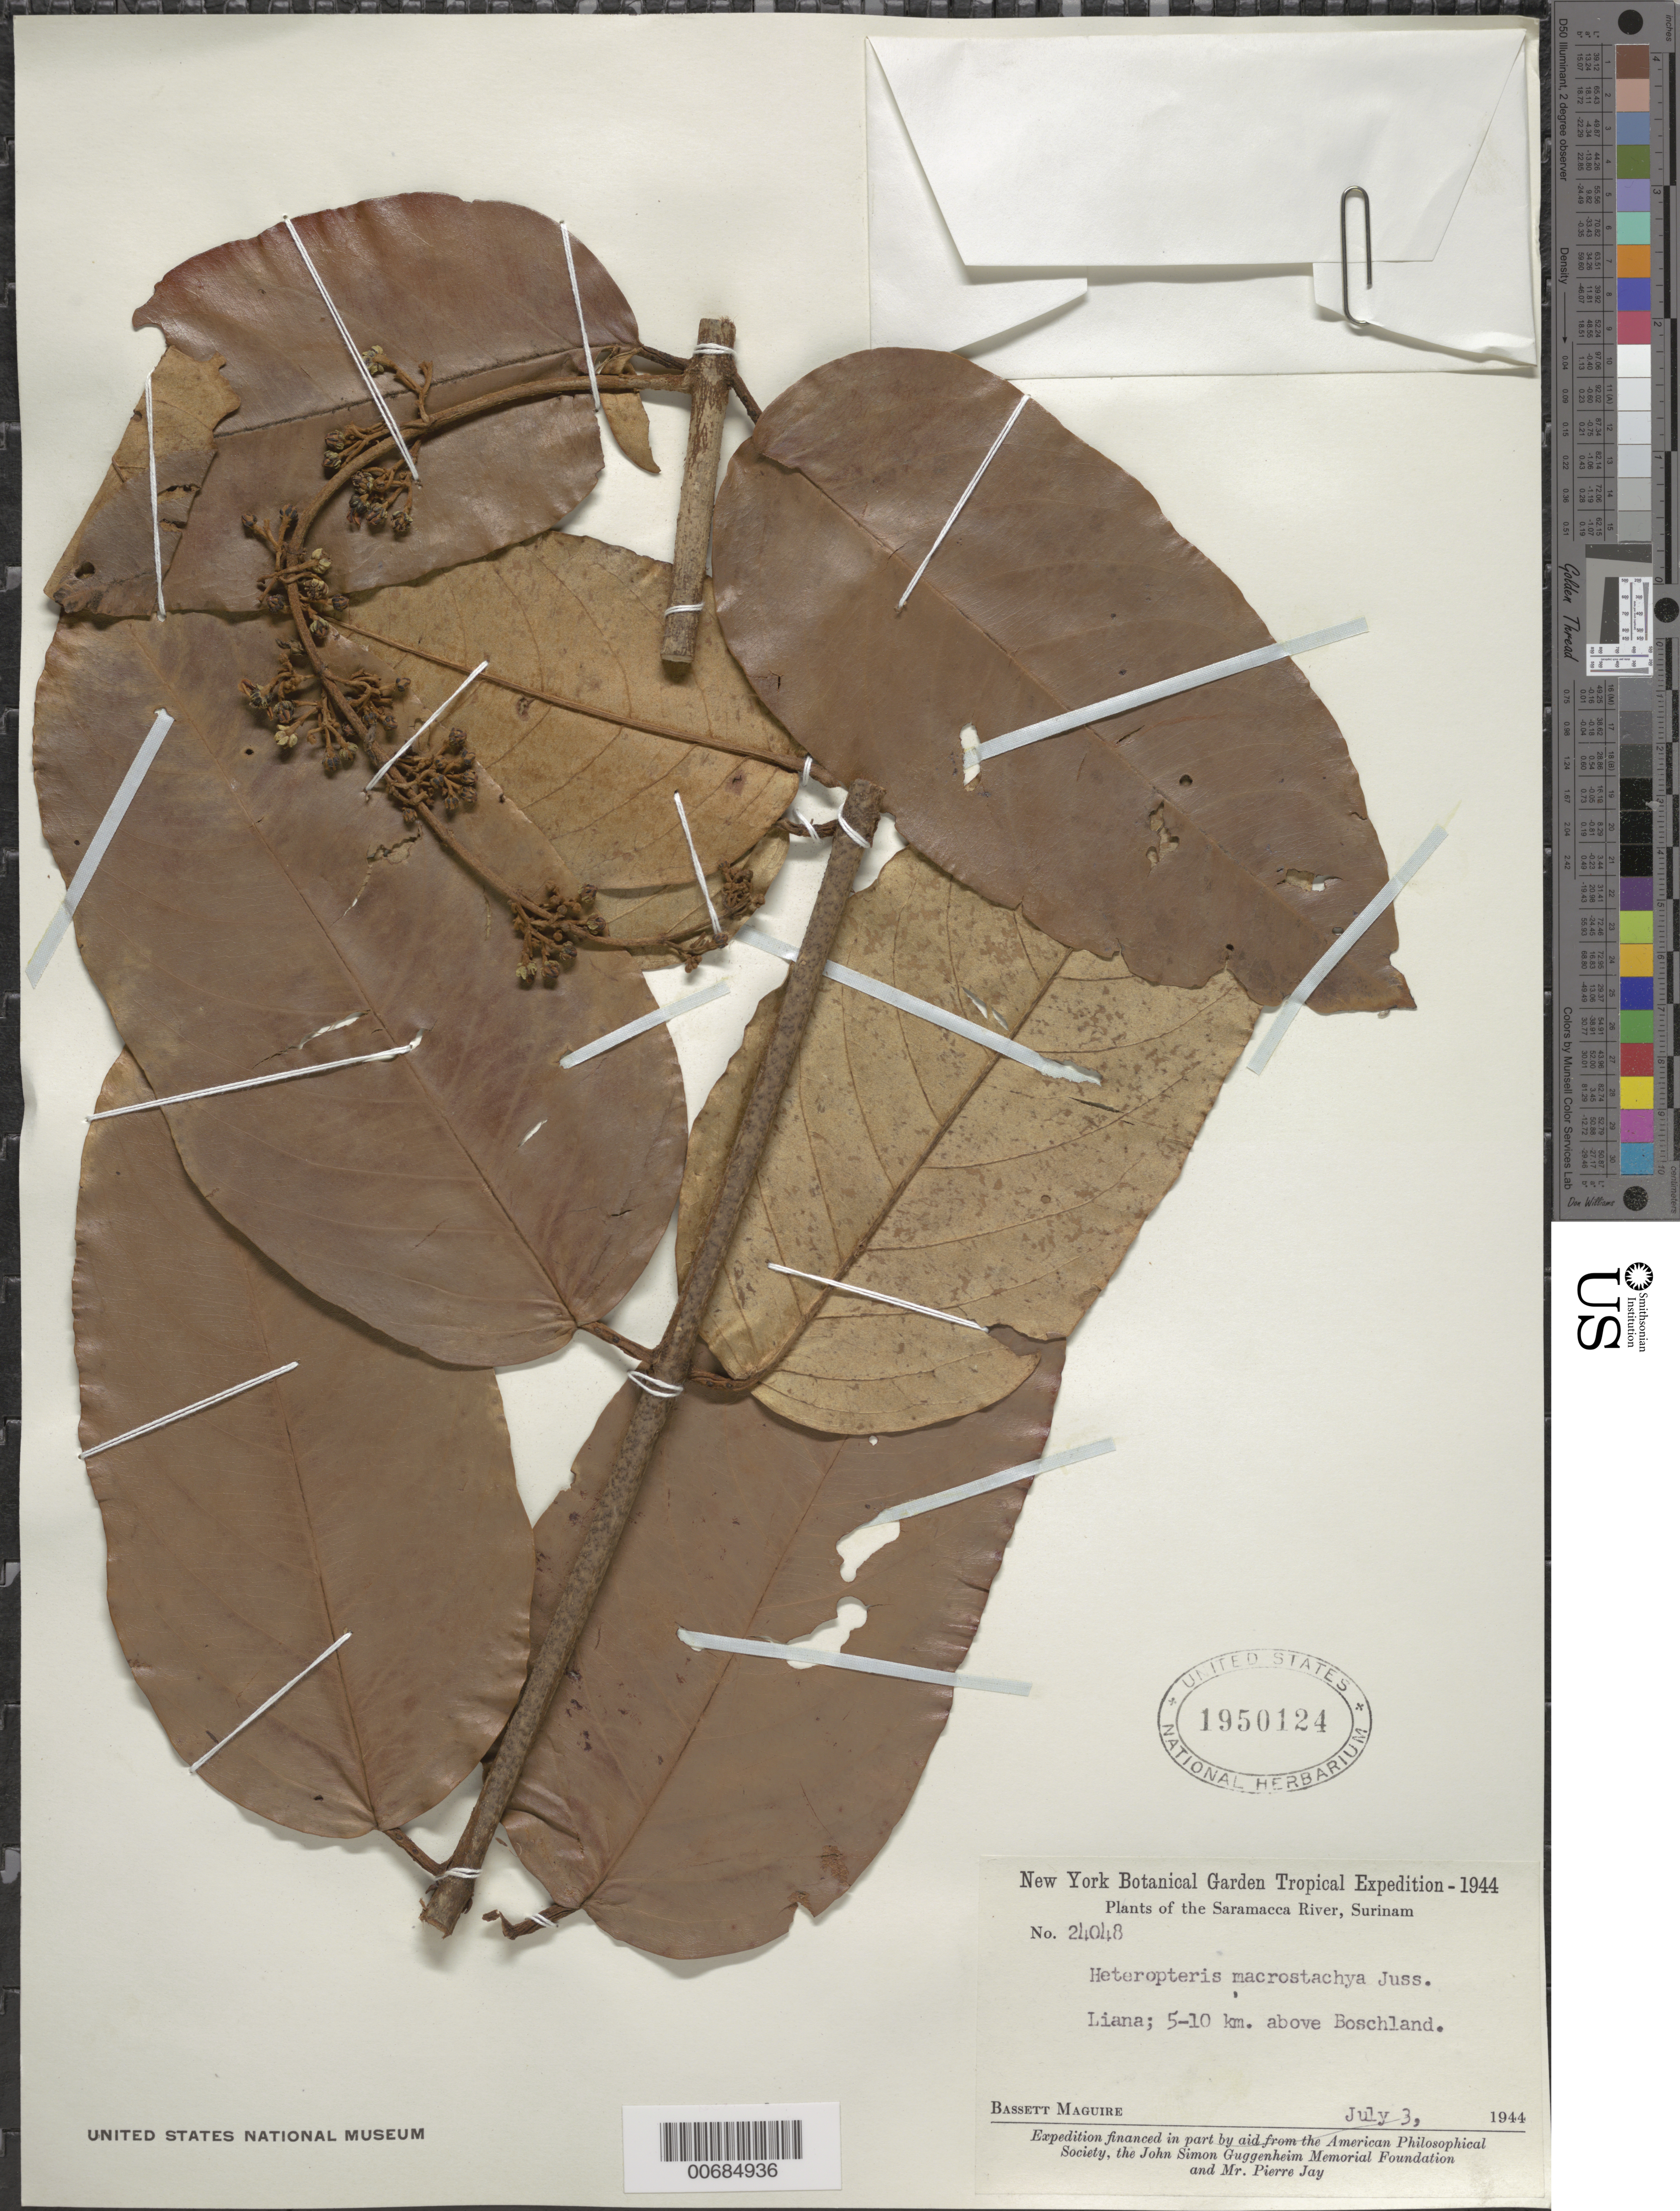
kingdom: Plantae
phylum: Tracheophyta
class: Magnoliopsida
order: Malpighiales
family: Malpighiaceae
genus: Heteropterys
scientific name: Heteropterys macrostachya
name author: A. Juss.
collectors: B. Maguire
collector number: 24048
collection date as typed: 3-Jul-44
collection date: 1944-07-03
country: Suriname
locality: Saramacca River, 5-10 km above Boschland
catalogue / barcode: US 1950124